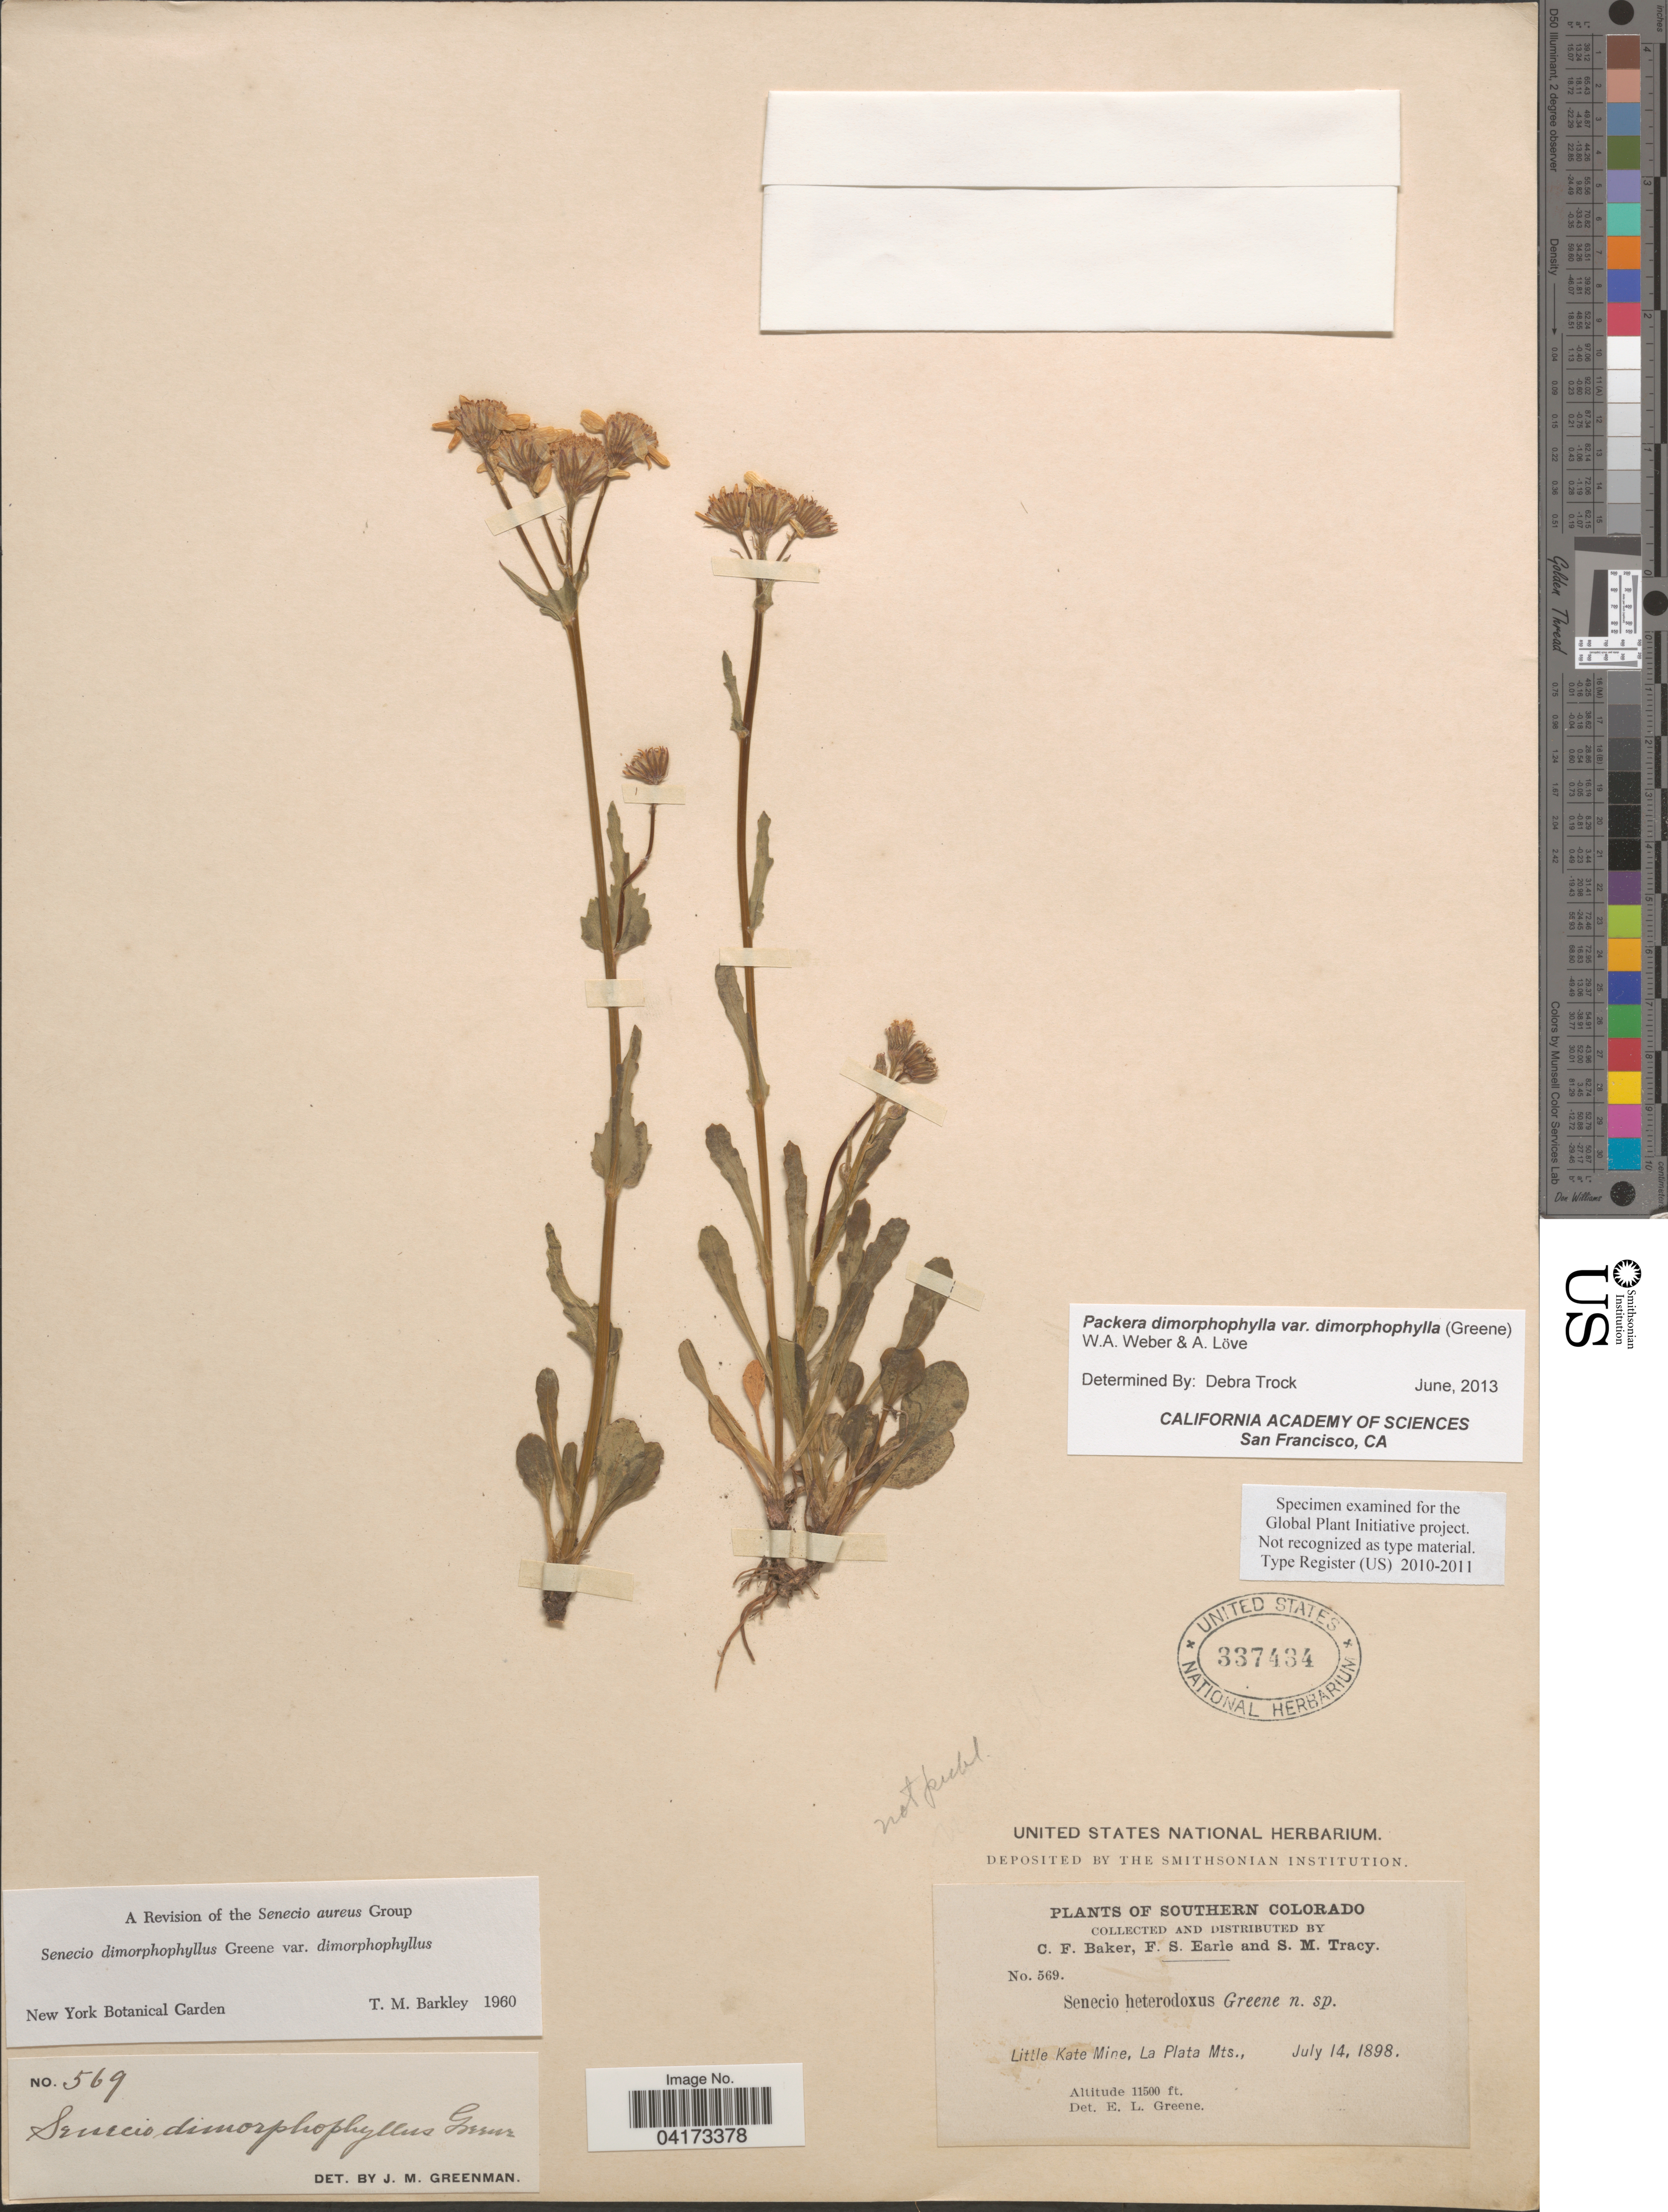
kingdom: Plantae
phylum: Tracheophyta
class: Magnoliopsida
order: Asterales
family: Asteraceae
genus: Packera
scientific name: Packera dimorphophylla var. dimorphophylla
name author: (Greene) W.A. Weber & Á. Löve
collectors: C. F. Baker, F. S. Earle & S. M. Tracy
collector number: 569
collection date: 1898-07-14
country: United States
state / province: Colorado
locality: Southern Colorado. Little Kate Mine, La Plata Mts.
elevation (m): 3505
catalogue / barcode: US 337434